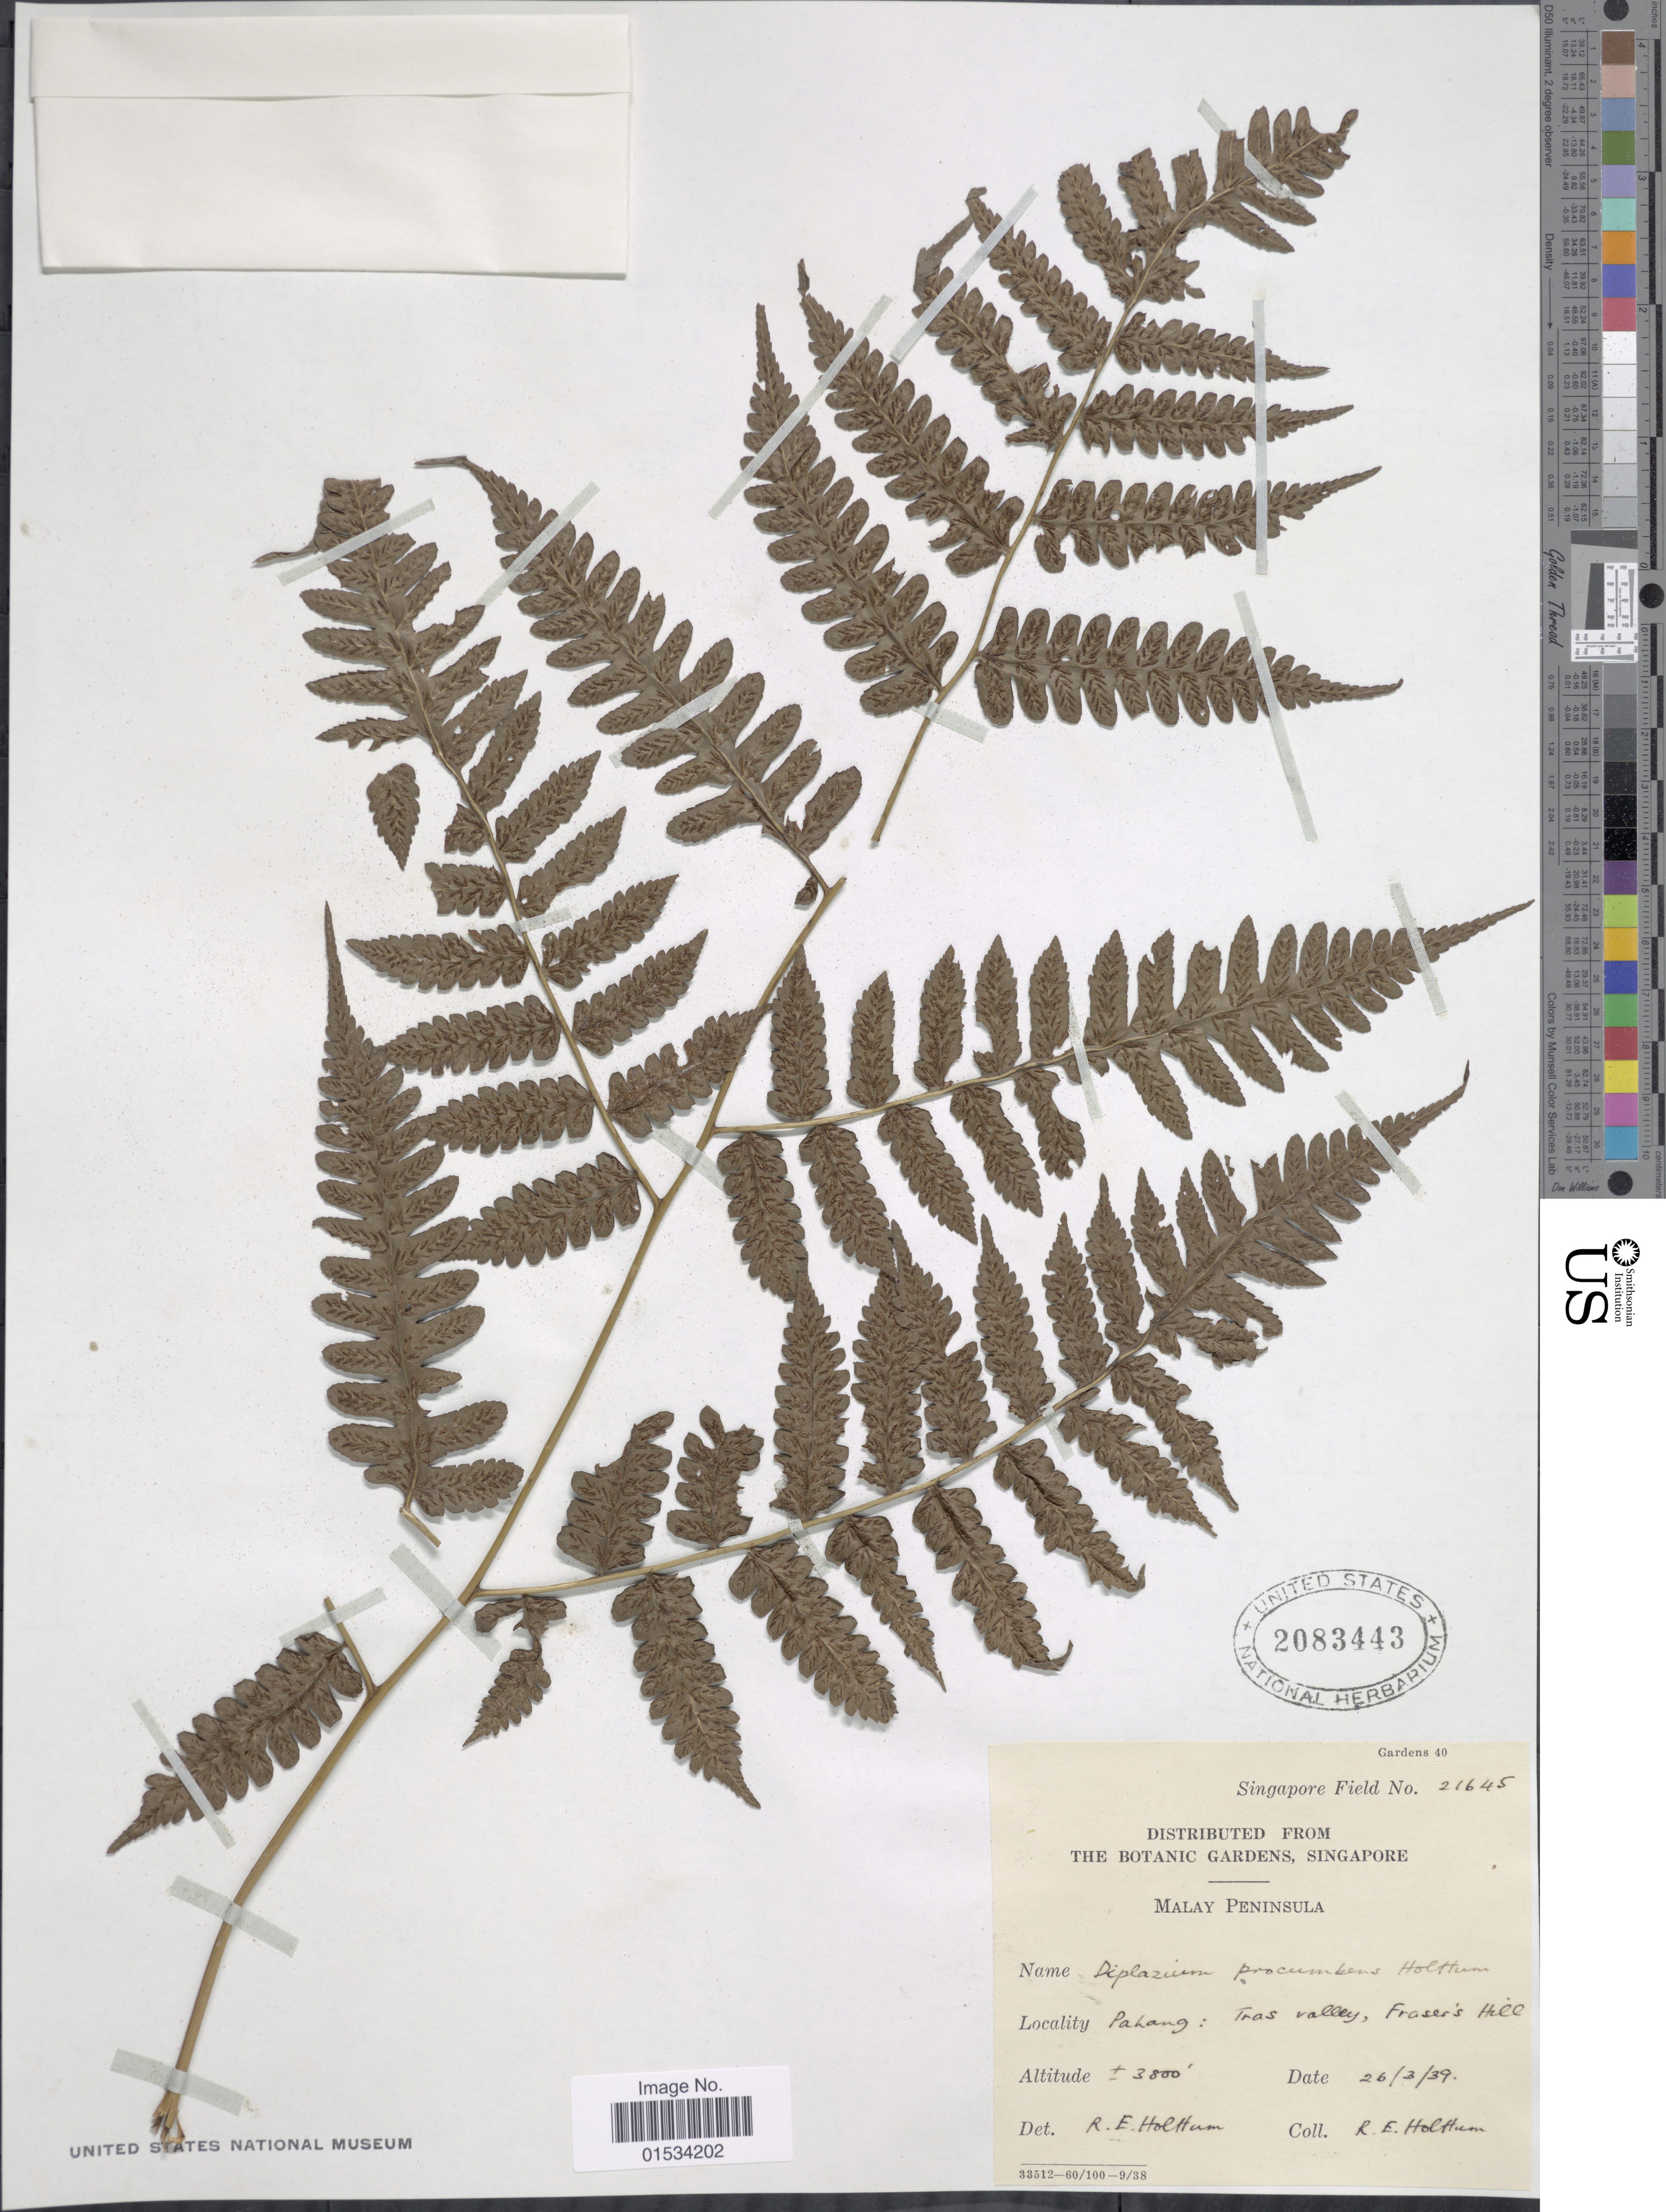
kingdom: Plantae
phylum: Tracheophyta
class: Polypodiopsida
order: Polypodiales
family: Athyriaceae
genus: Diplazium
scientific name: Diplazium procumbens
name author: Holttum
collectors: R. E. Holttum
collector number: Singapore Field 21645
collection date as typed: Transcribed d/m/y: 26/3/39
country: Malaysia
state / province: Pahang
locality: Tras Valley, Fraser's Hill, Malay Peninsula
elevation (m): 1158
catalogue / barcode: US 2083443